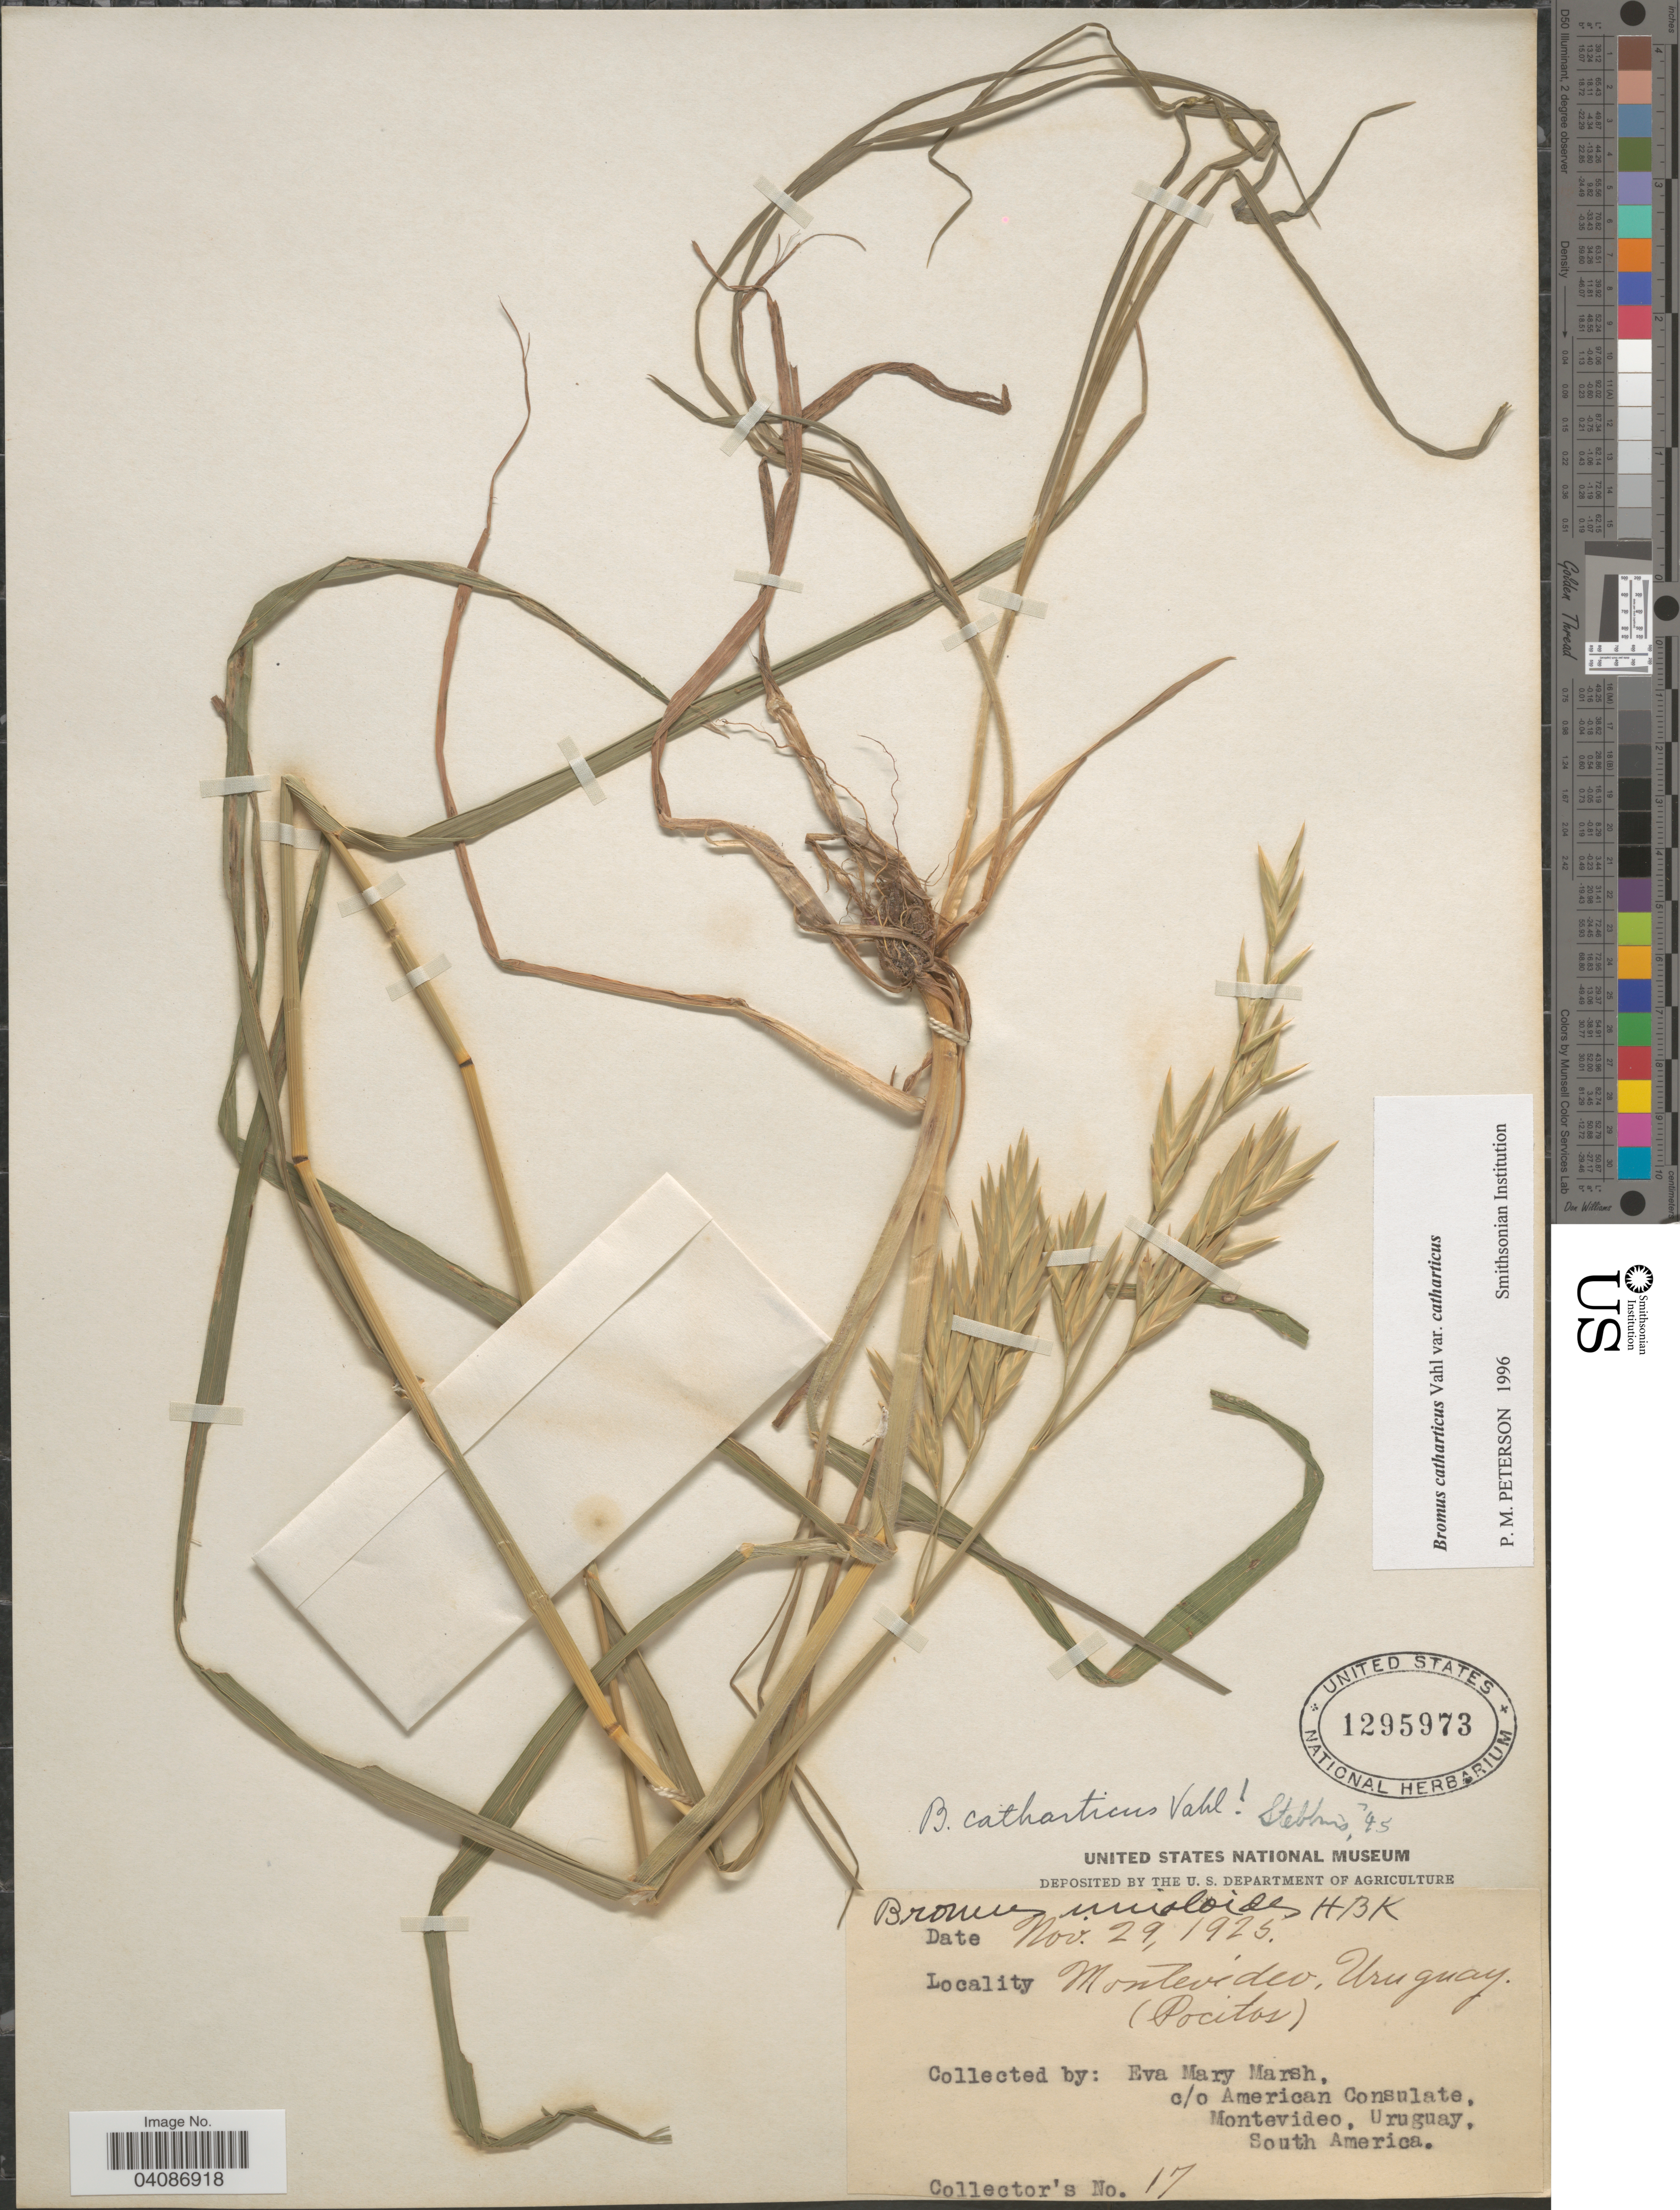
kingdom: Plantae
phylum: Tracheophyta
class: Liliopsida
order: Poales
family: Poaceae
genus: Bromus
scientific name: Bromus catharticus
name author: Vahl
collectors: E. Marsh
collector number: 17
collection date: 1925-11-29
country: Uruguay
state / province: Montevideo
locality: (Pocitos).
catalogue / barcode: US 1295973